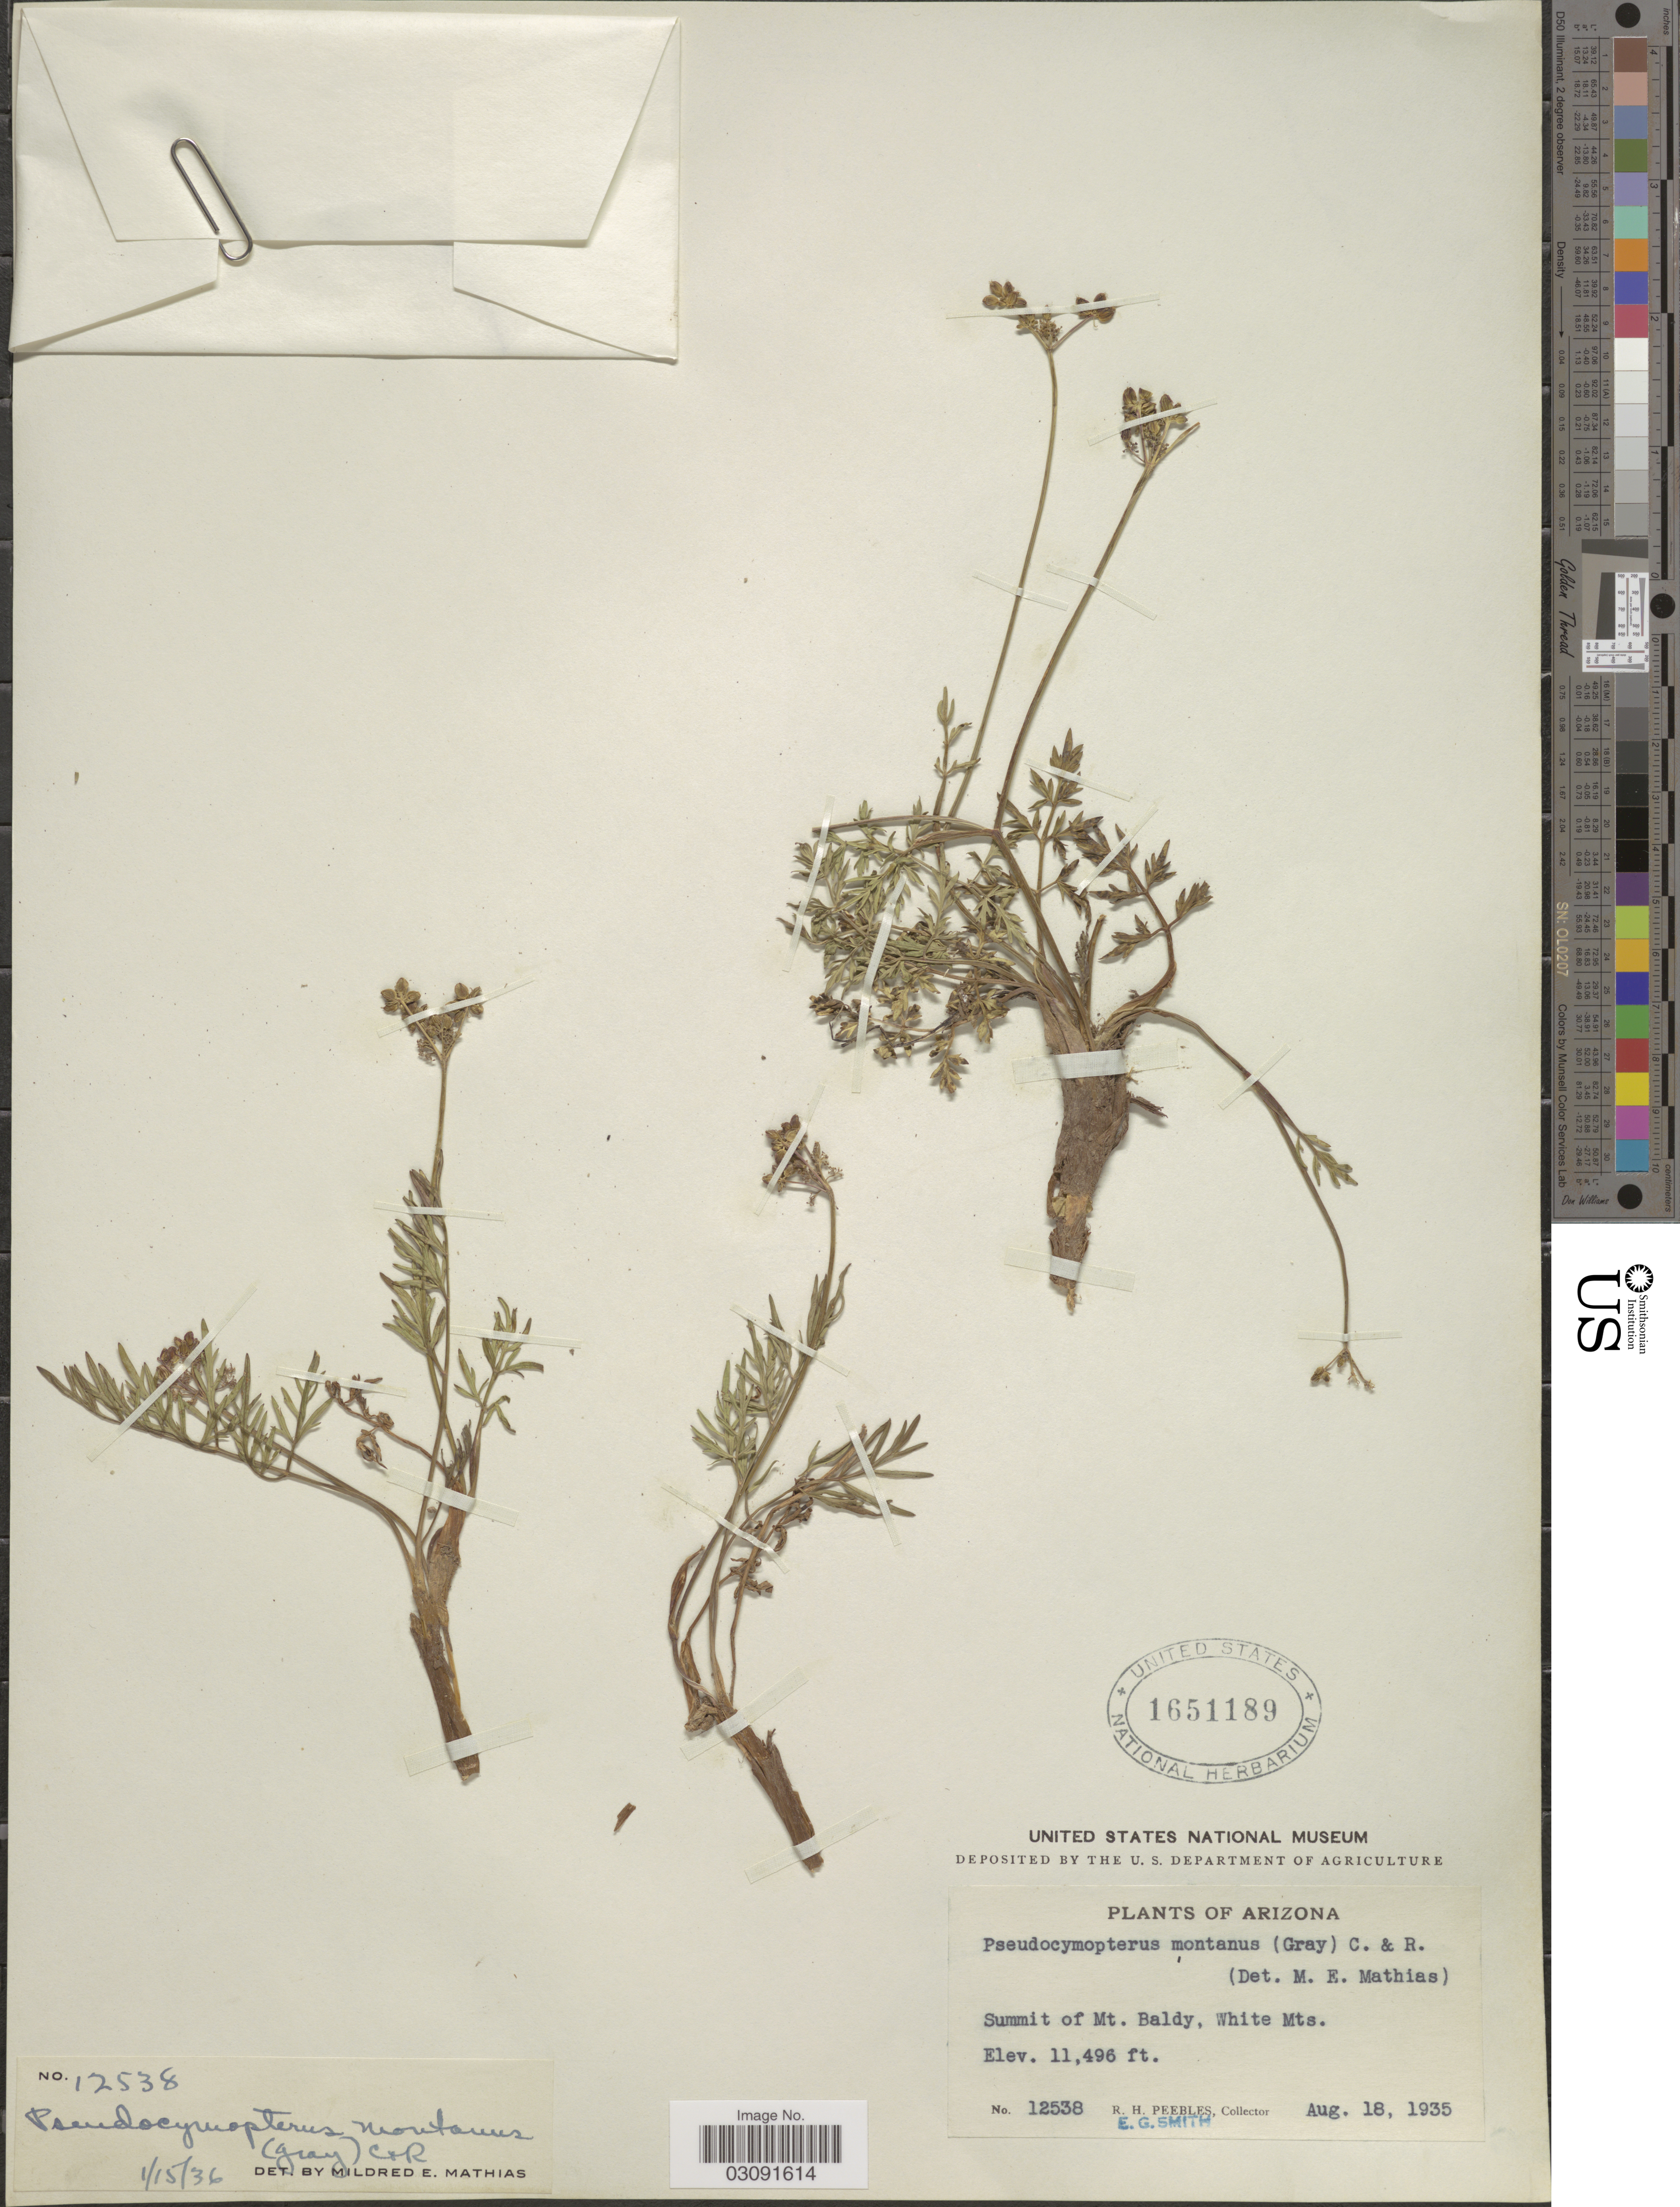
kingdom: Plantae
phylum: Tracheophyta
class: Magnoliopsida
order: Apiales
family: Apiaceae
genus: Pseudocymopterus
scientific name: Pseudocymopterus montanus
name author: (A. Gray) J.M. Coult. & Rose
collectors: R. H. Peebles & E. G. Smith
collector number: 12538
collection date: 1935-08-18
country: United States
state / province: Arizona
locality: Summit of Mt. Baldy, White Mts.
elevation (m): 3504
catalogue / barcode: US 1651189